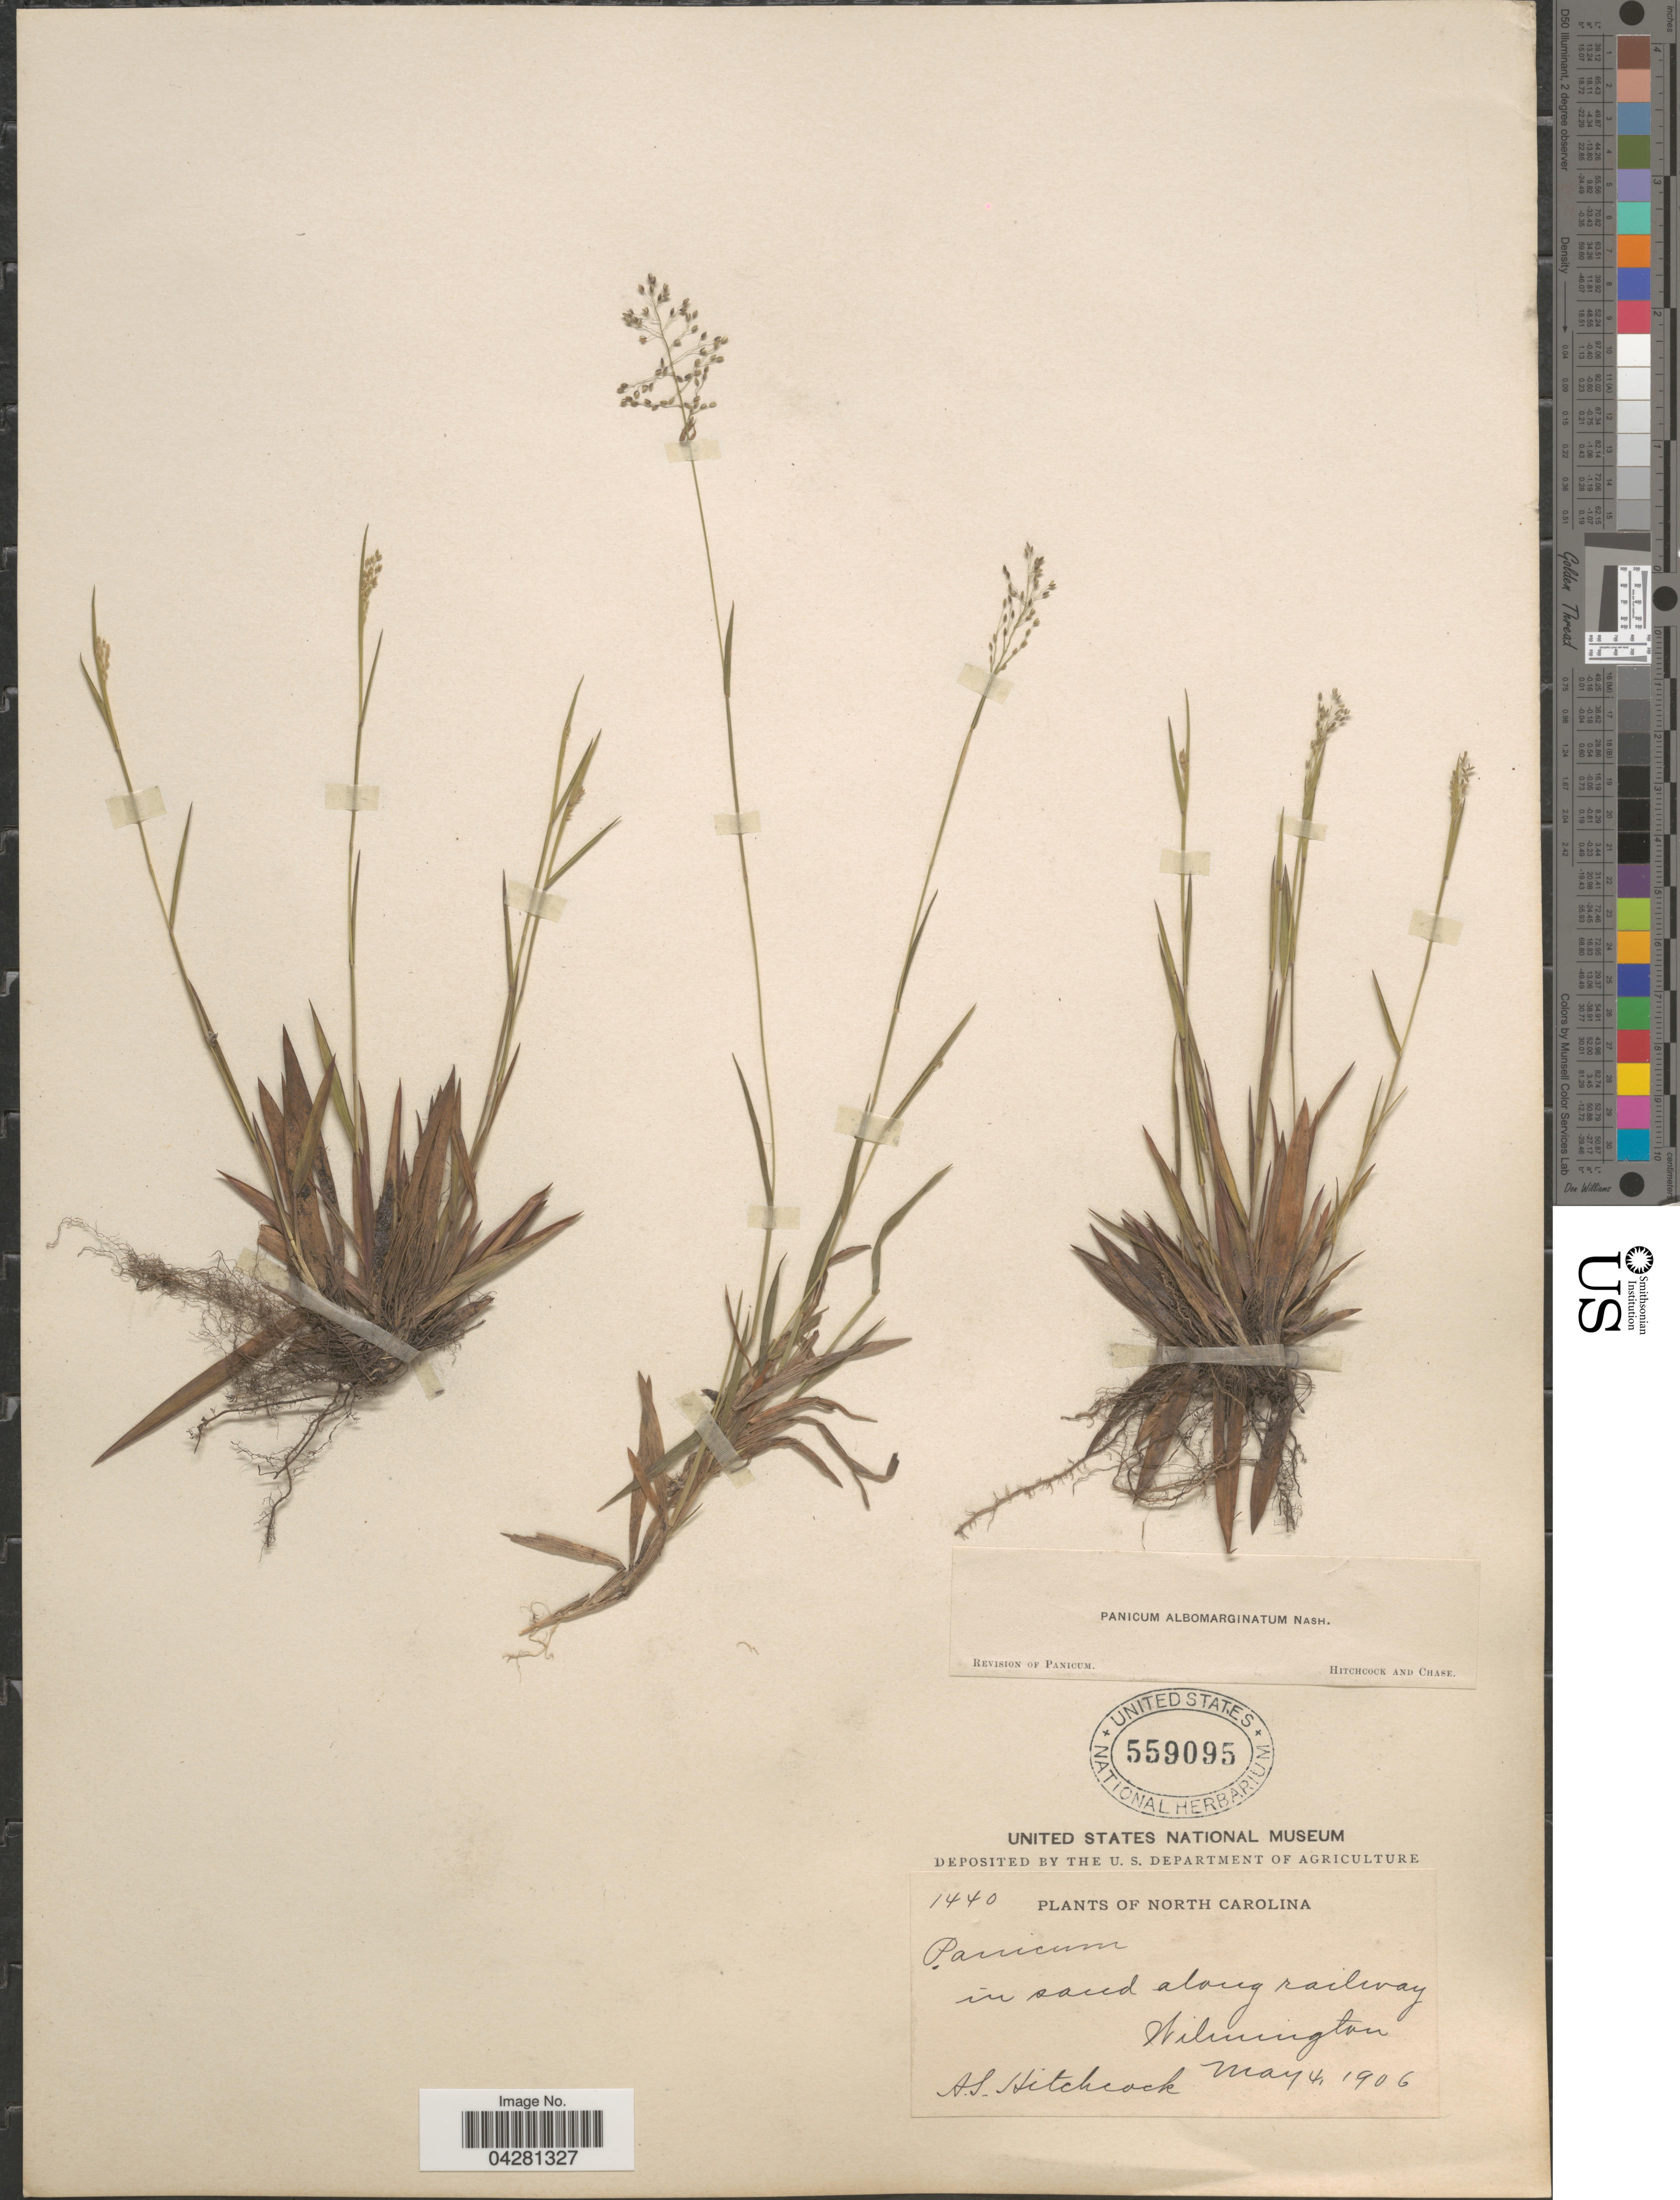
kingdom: Plantae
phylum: Tracheophyta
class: Liliopsida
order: Poales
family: Poaceae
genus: Dichanthelium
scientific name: Dichanthelium dichotomum var. unciphyllum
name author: (Trin.) Davidse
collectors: A. S. Hitchcock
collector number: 1440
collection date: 1906-05-04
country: United States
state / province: North Carolina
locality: In sand along railway. Wilmington.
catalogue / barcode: US 559095